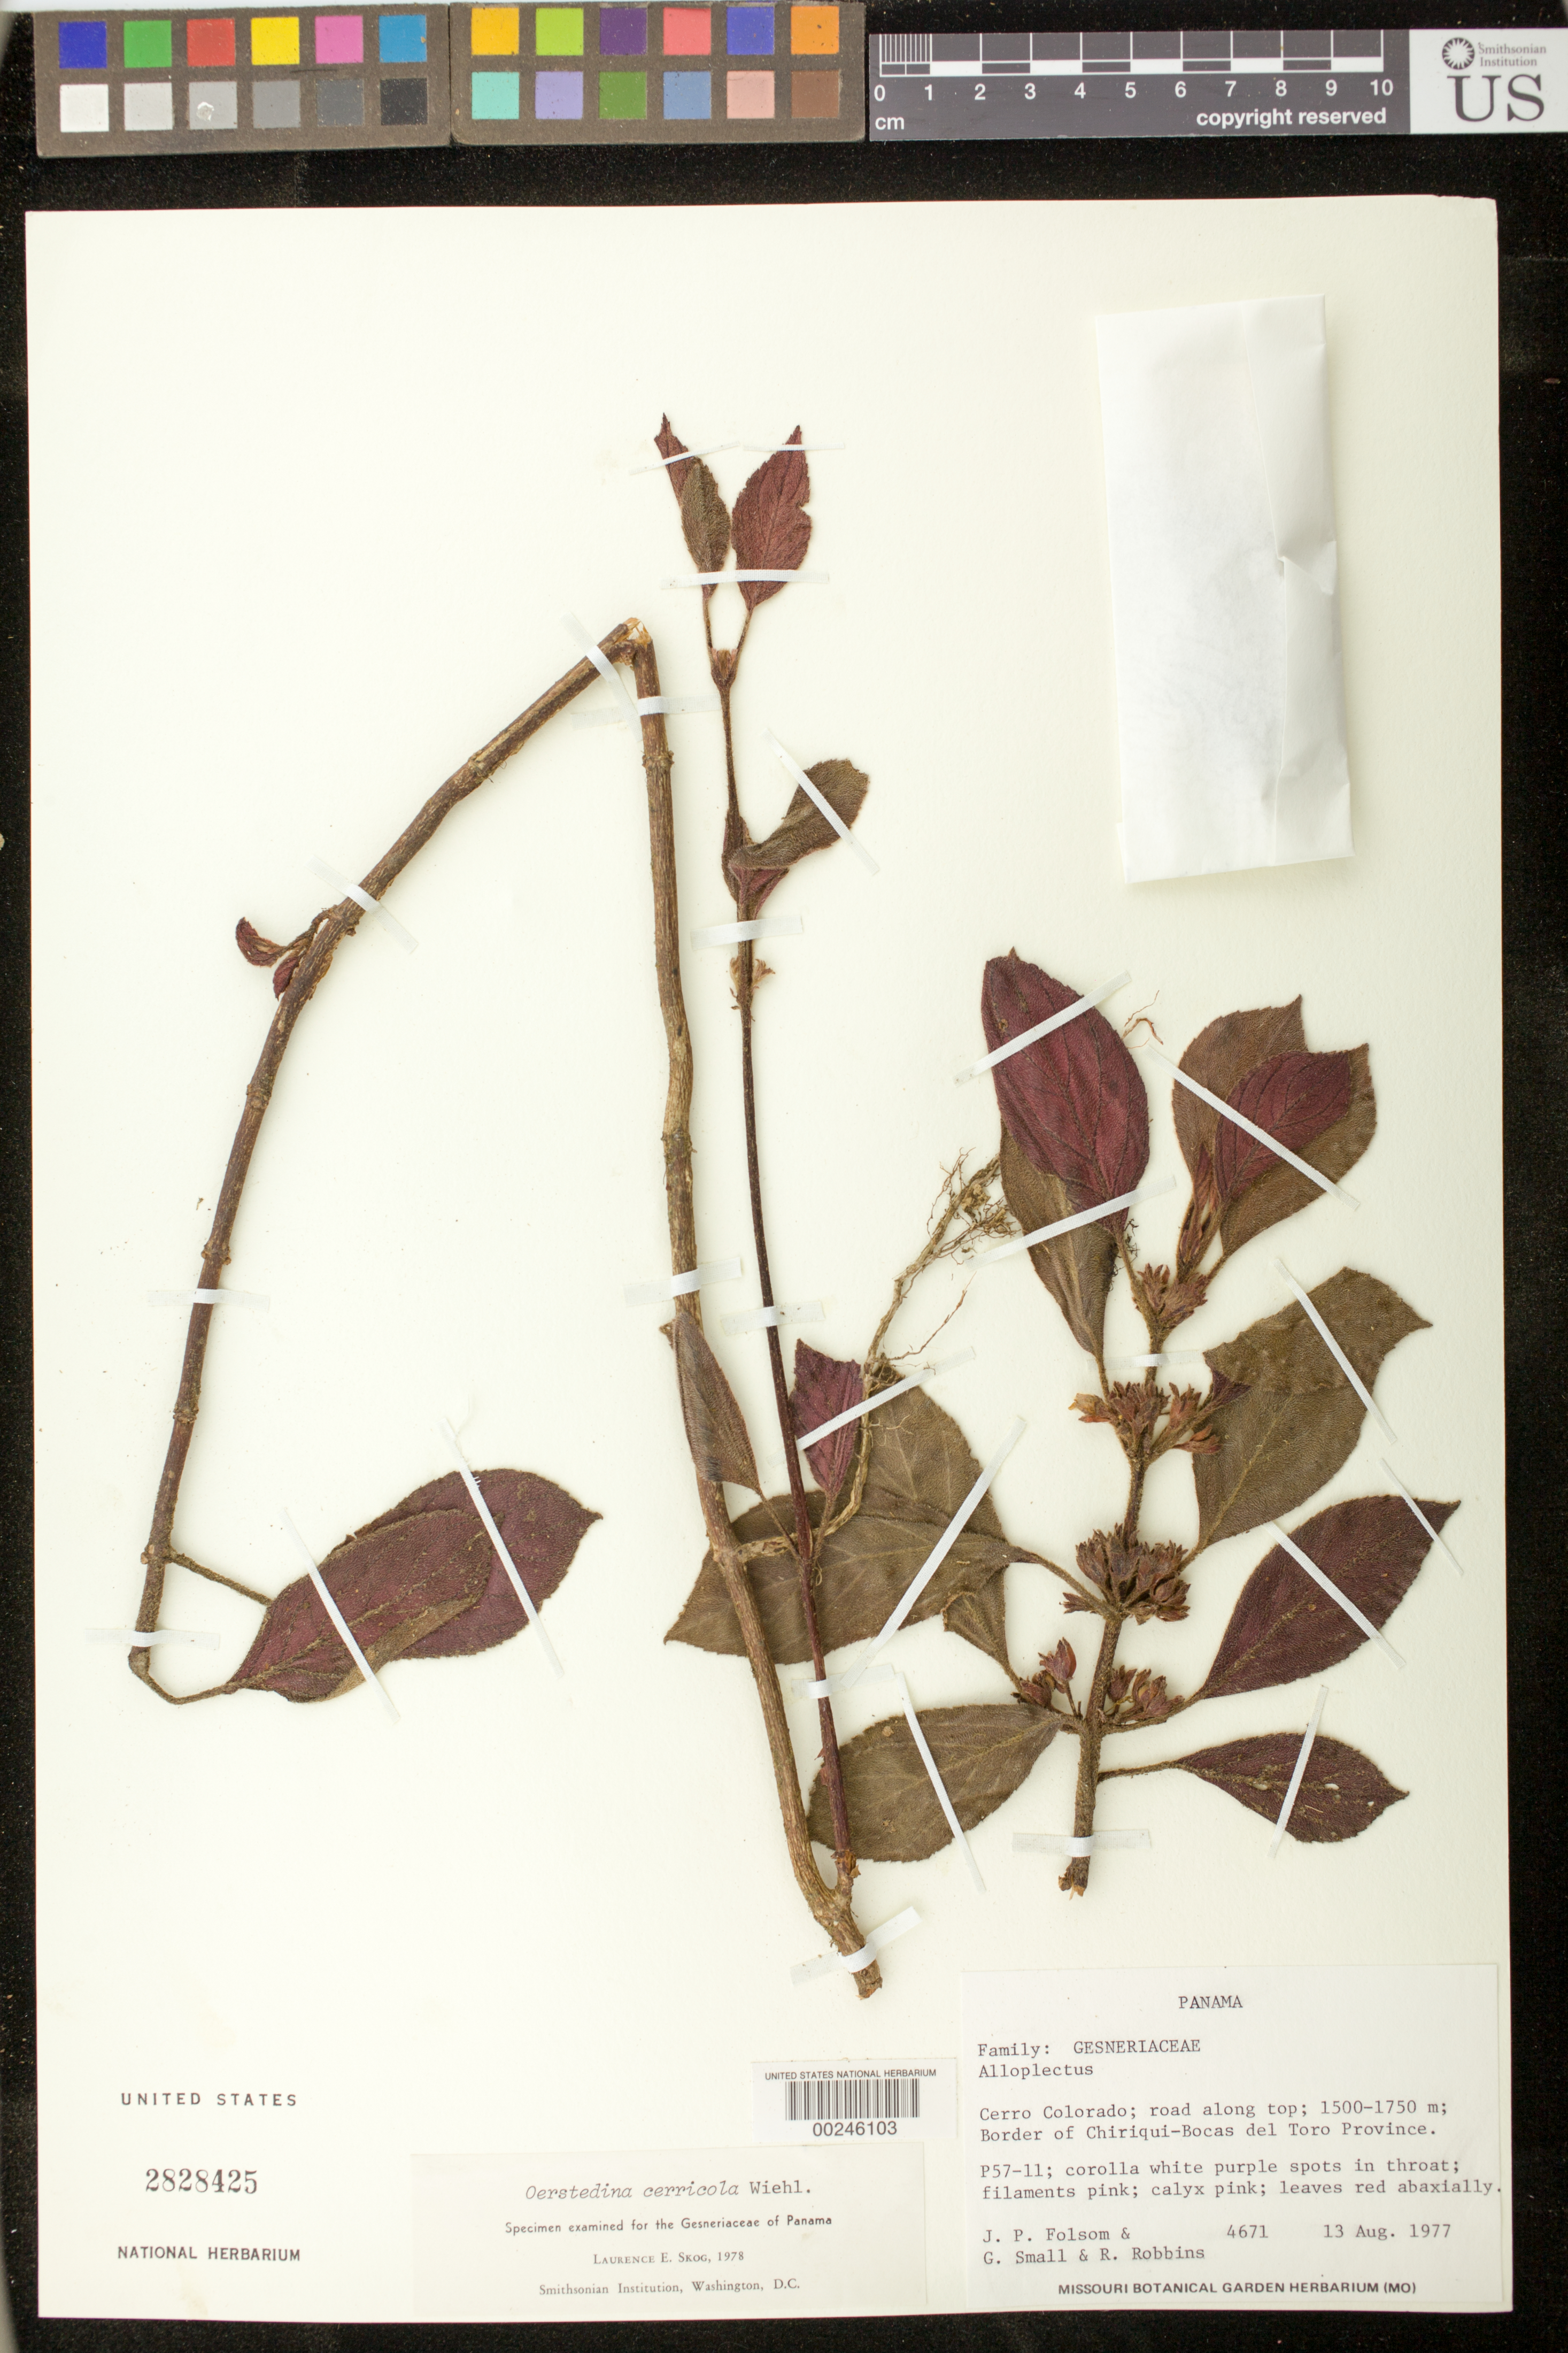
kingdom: Plantae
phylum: Tracheophyta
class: Magnoliopsida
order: Lamiales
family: Gesneriaceae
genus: Oerstedina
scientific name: Oerstedina cerricola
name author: Wiehler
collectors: J. P. Folsom, G. Small & R. Robbins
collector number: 4671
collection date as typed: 13 Aug 1977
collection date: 1977-08-13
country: Panama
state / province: Bocas del Toro / Chiriquí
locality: Cerro Colorado, road along top, border of Chiriqui-Bocas del Toro province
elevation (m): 1500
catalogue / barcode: US 2828425